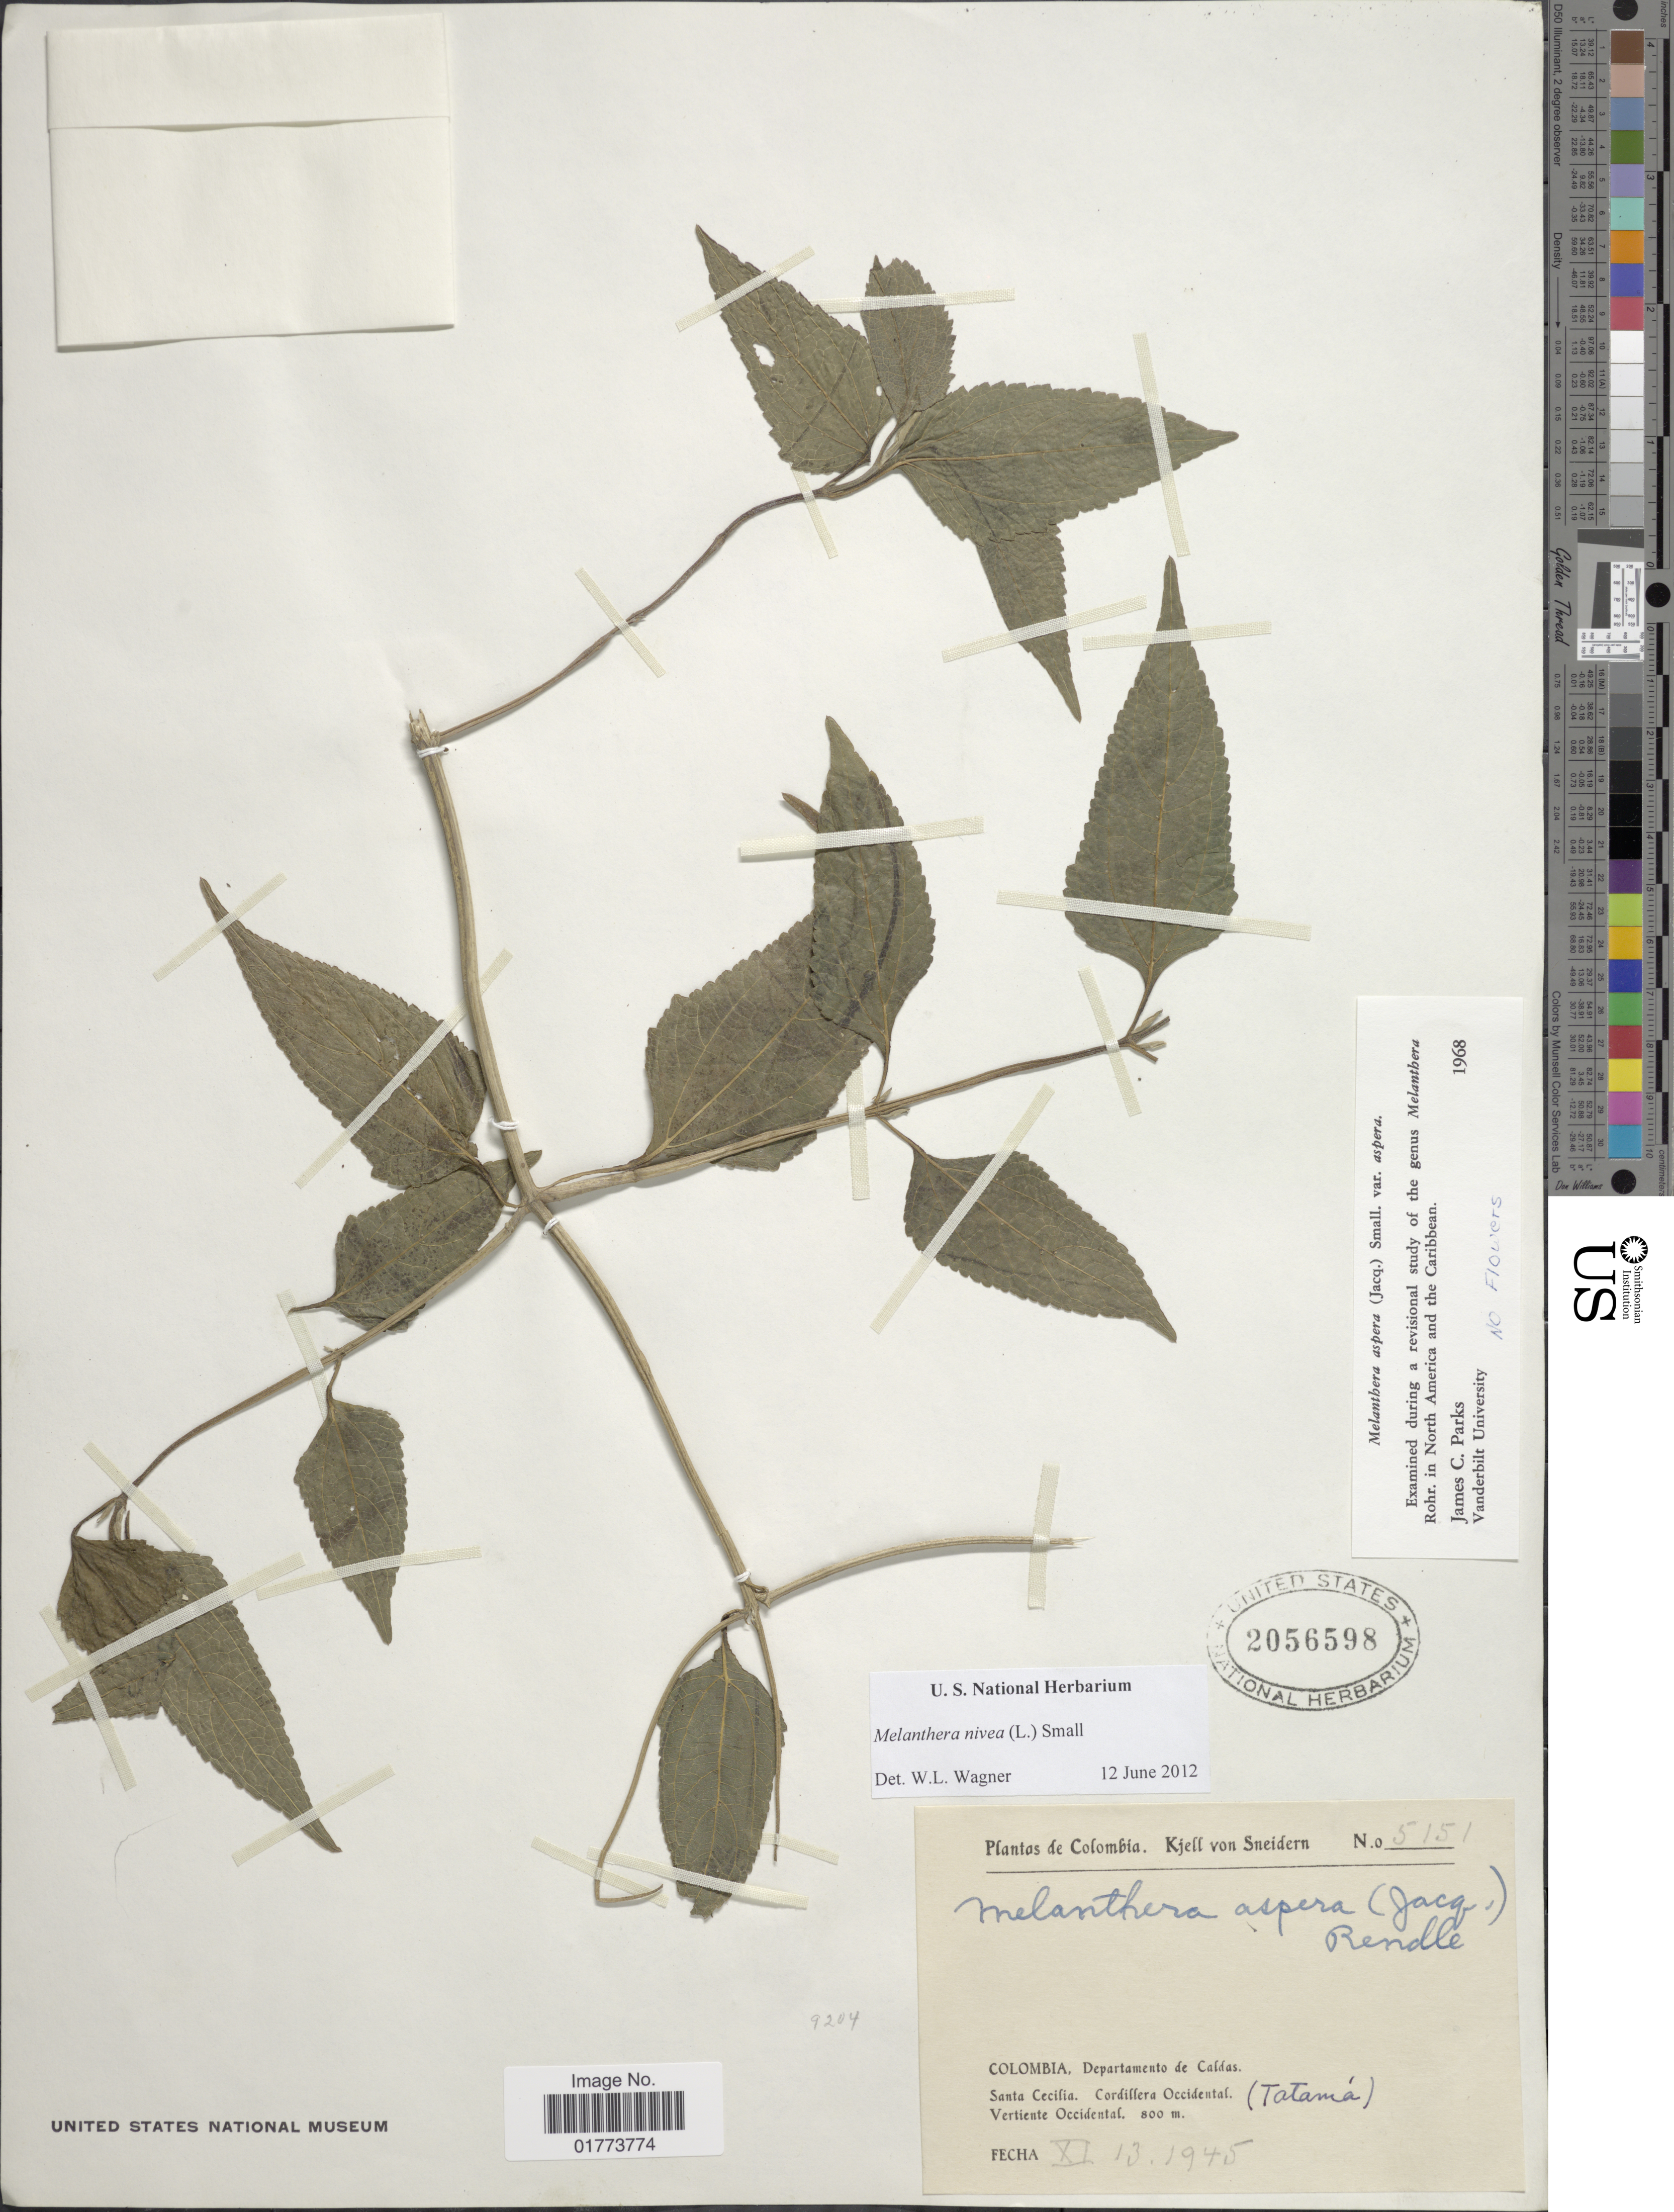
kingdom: Plantae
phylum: Tracheophyta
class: Magnoliopsida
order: Asterales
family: Asteraceae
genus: Melanthera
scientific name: Melanthera nivea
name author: (L.) Small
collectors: K. von Sneidern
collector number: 5151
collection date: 1945-11-13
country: Colombia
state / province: Caldas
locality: Colombia, Departamento de Caldas. Santa Cecilia. Cordillera Occidental (Tatama)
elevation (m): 800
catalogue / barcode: US 2056598